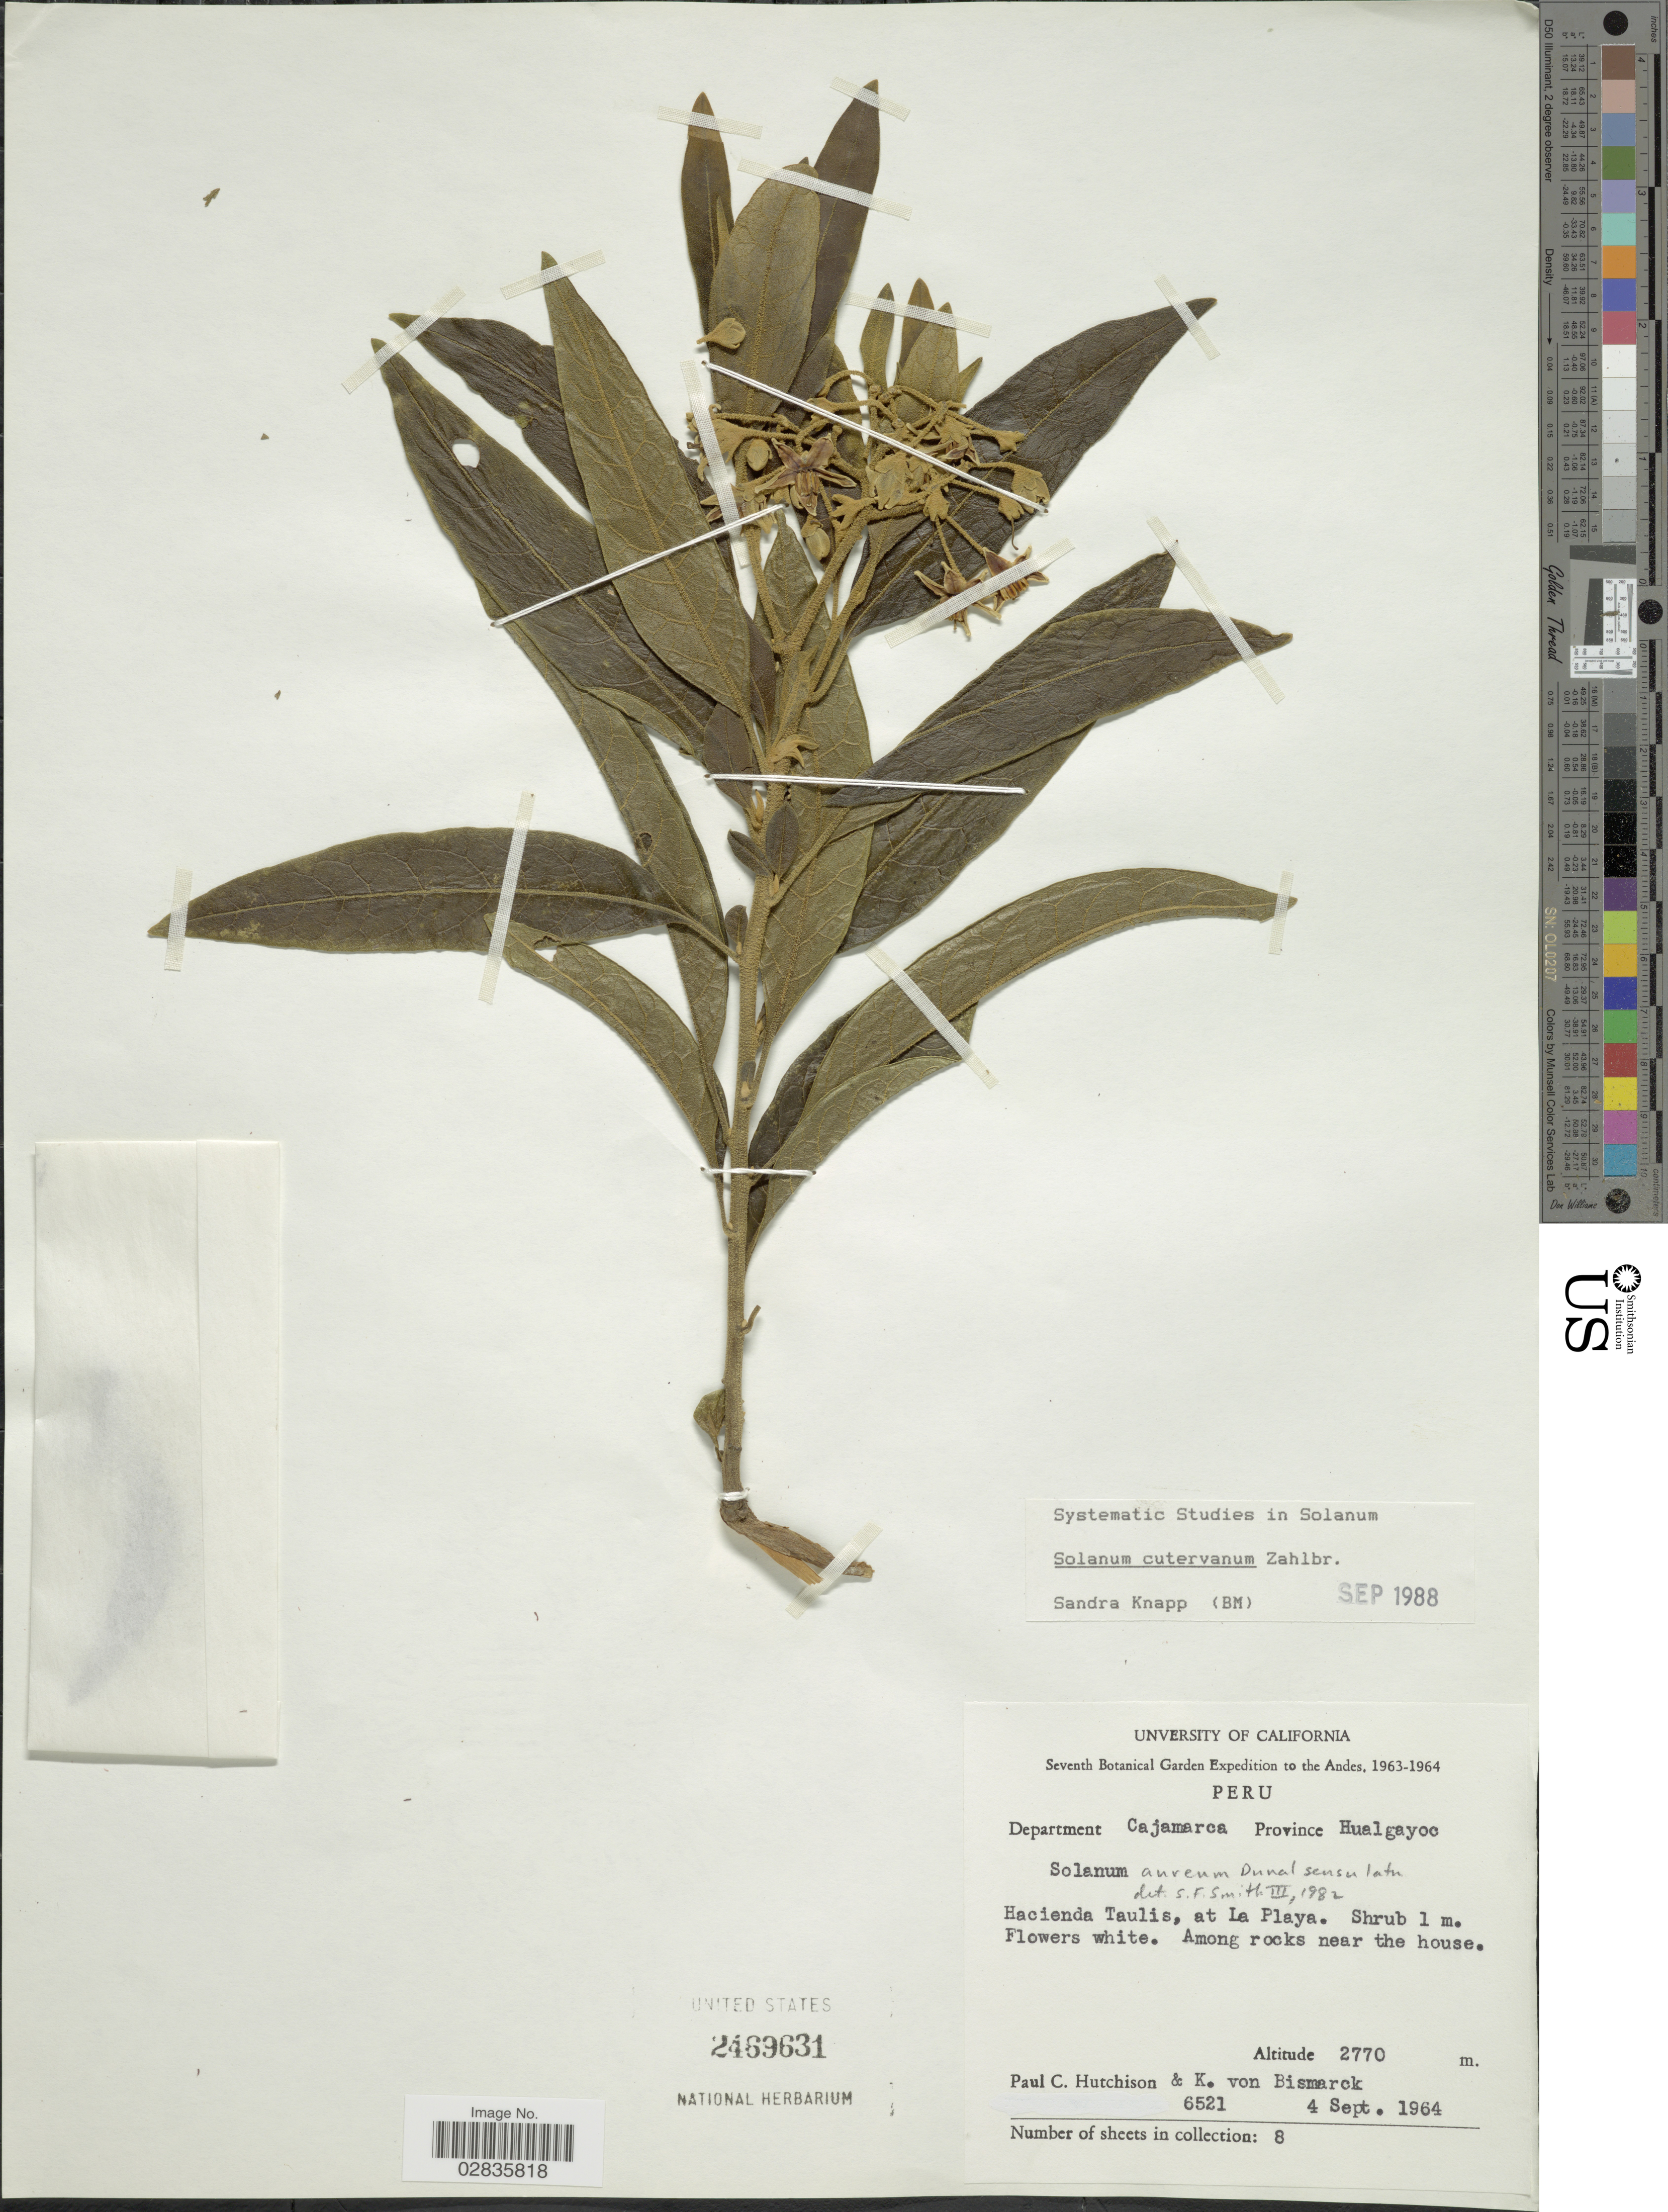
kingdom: Plantae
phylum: Tracheophyta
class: Magnoliopsida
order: Solanales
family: Solanaceae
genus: Solanum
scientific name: Solanum cutervanum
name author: Zahlbr.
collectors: P. C. Hutchison & K. von Bismarck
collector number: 6521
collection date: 1964-09-04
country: Peru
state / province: Cajamarca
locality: Andes, Department Cajamarca, Province Hualgayoc, Hacienda Taulis, at La Playa.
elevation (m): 2770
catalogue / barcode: US 2469631